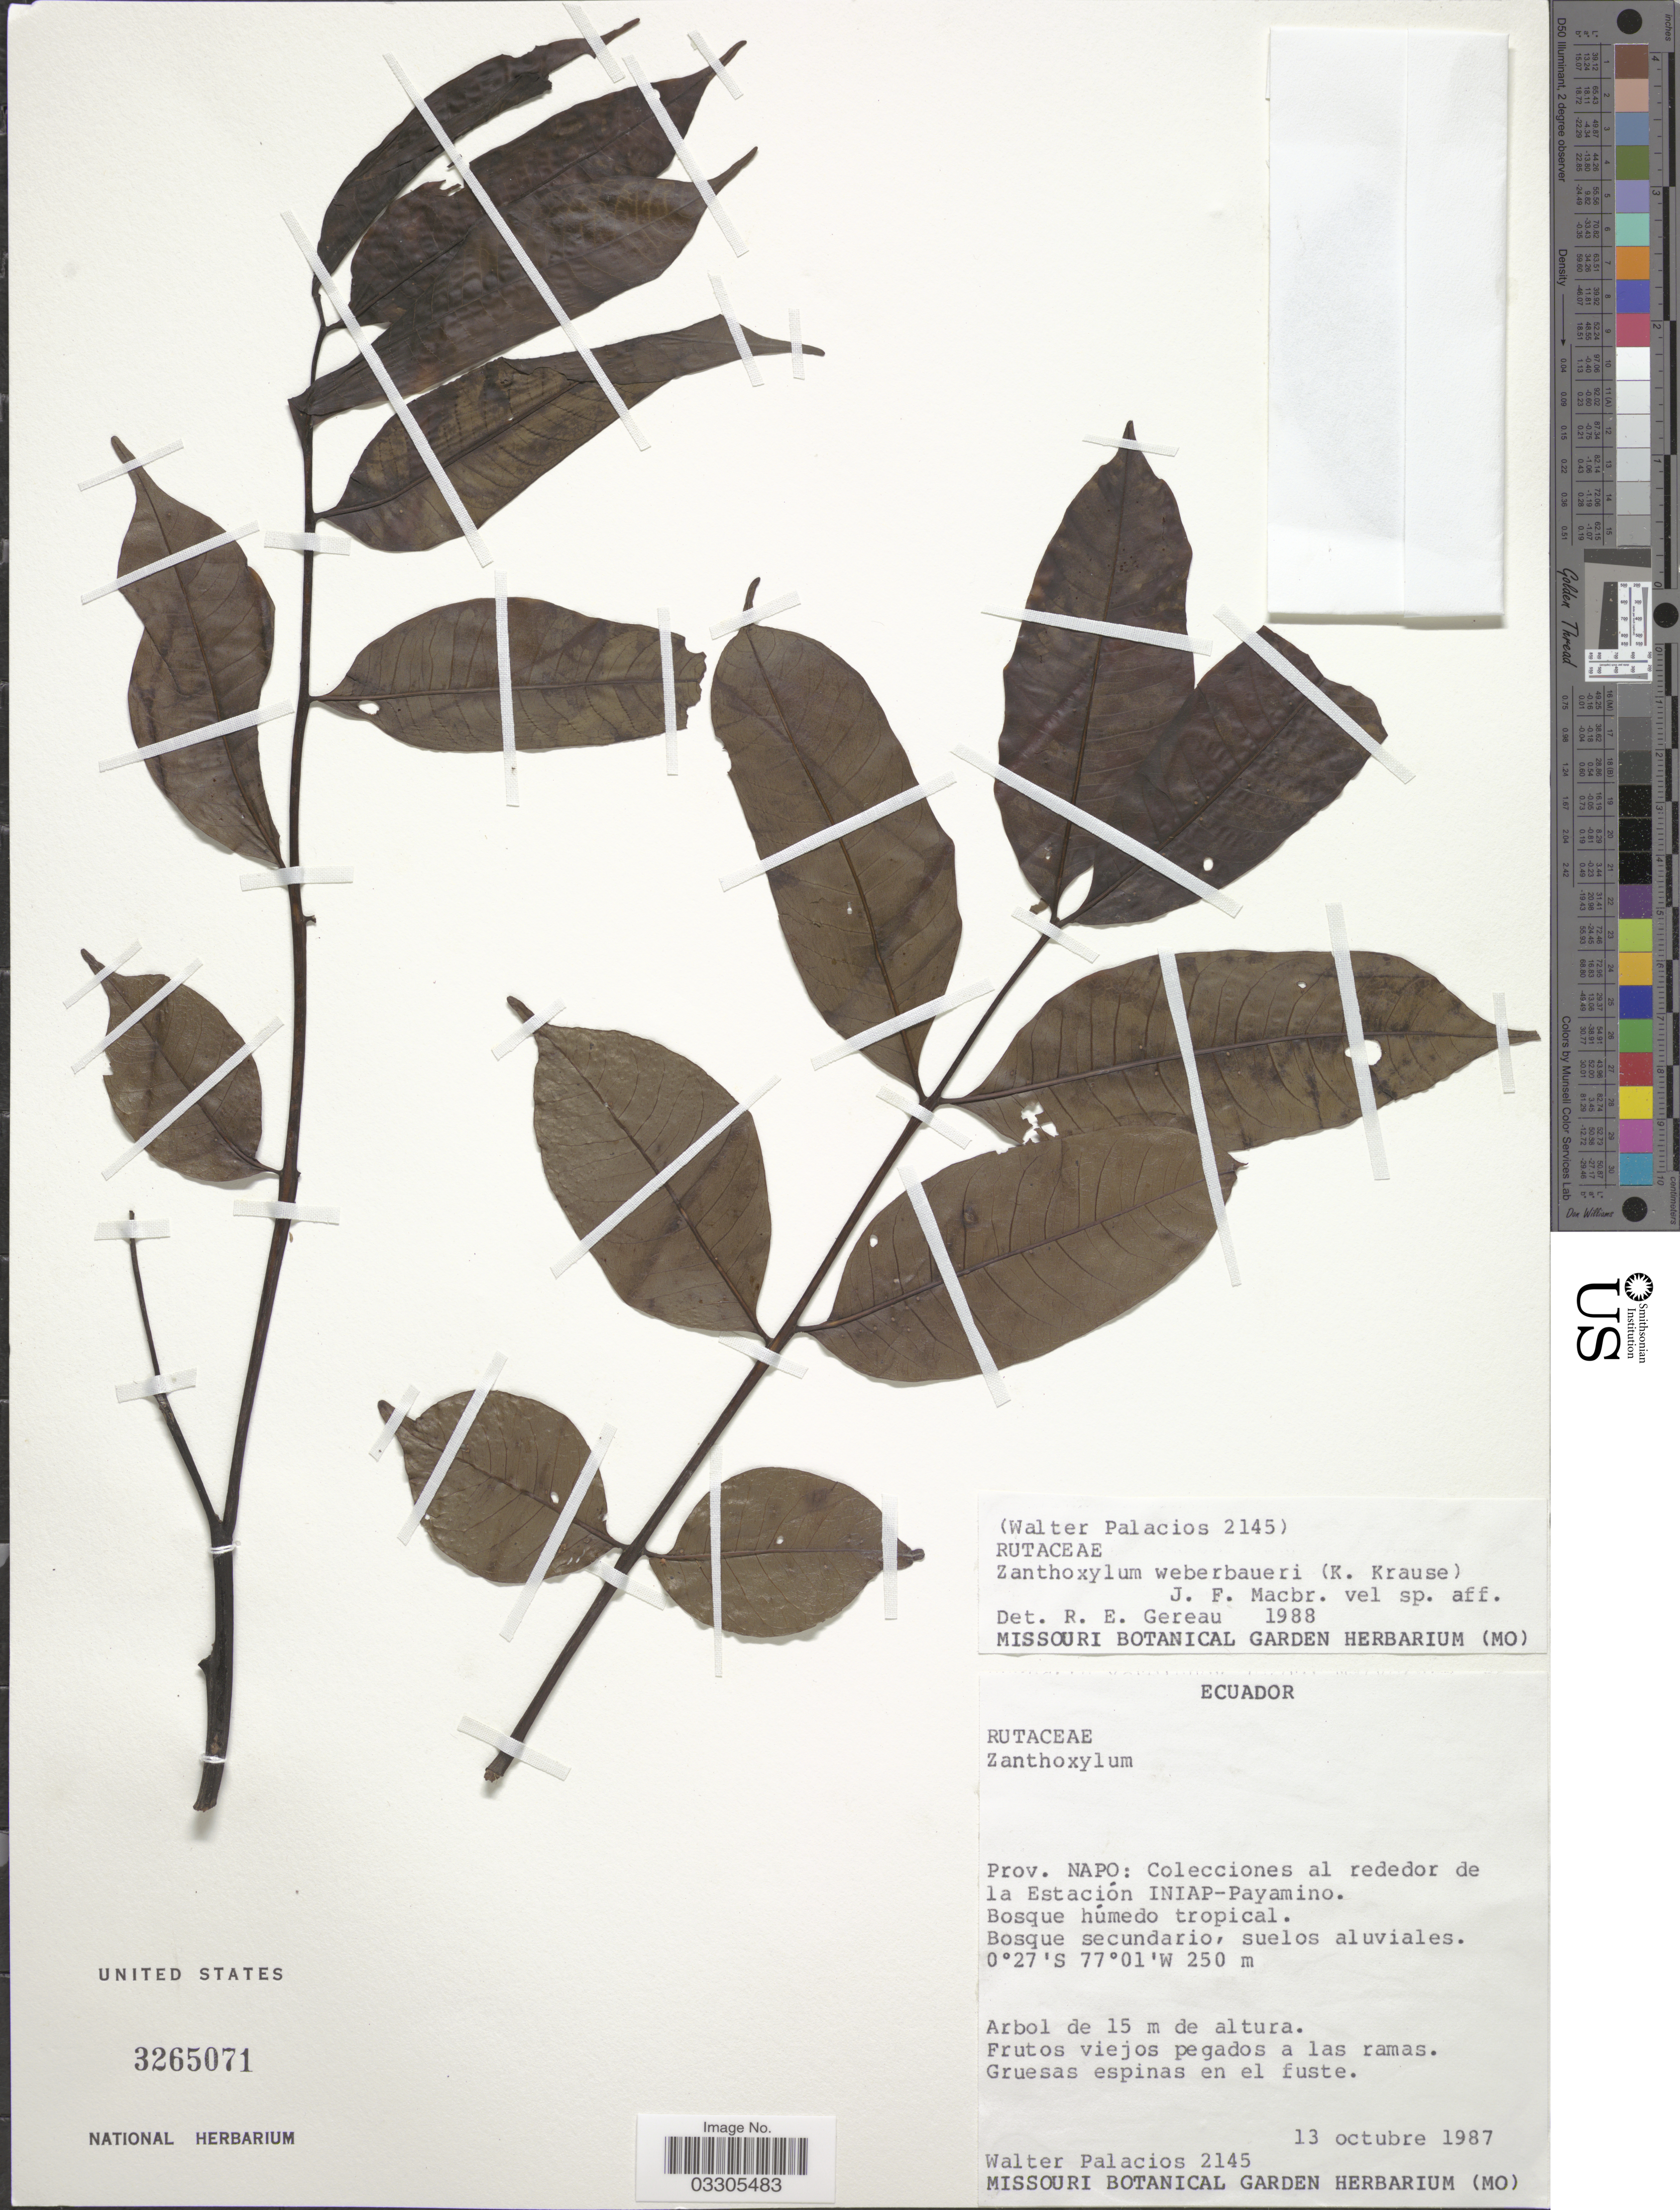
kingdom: Plantae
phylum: Tracheophyta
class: Magnoliopsida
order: Sapindales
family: Rutaceae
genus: Zanthoxylum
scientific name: Zanthoxylum riedelianum subsp. kellermanii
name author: (P. Wilson) Reynel ex C. Nelson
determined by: Londoño-Echeverri, Y.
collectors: W. Palacios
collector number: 2145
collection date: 1987-10-13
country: Ecuador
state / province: Napo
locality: Colecciones al rededor de la Estación INIAP-Payamino.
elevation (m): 250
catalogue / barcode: US 3265071